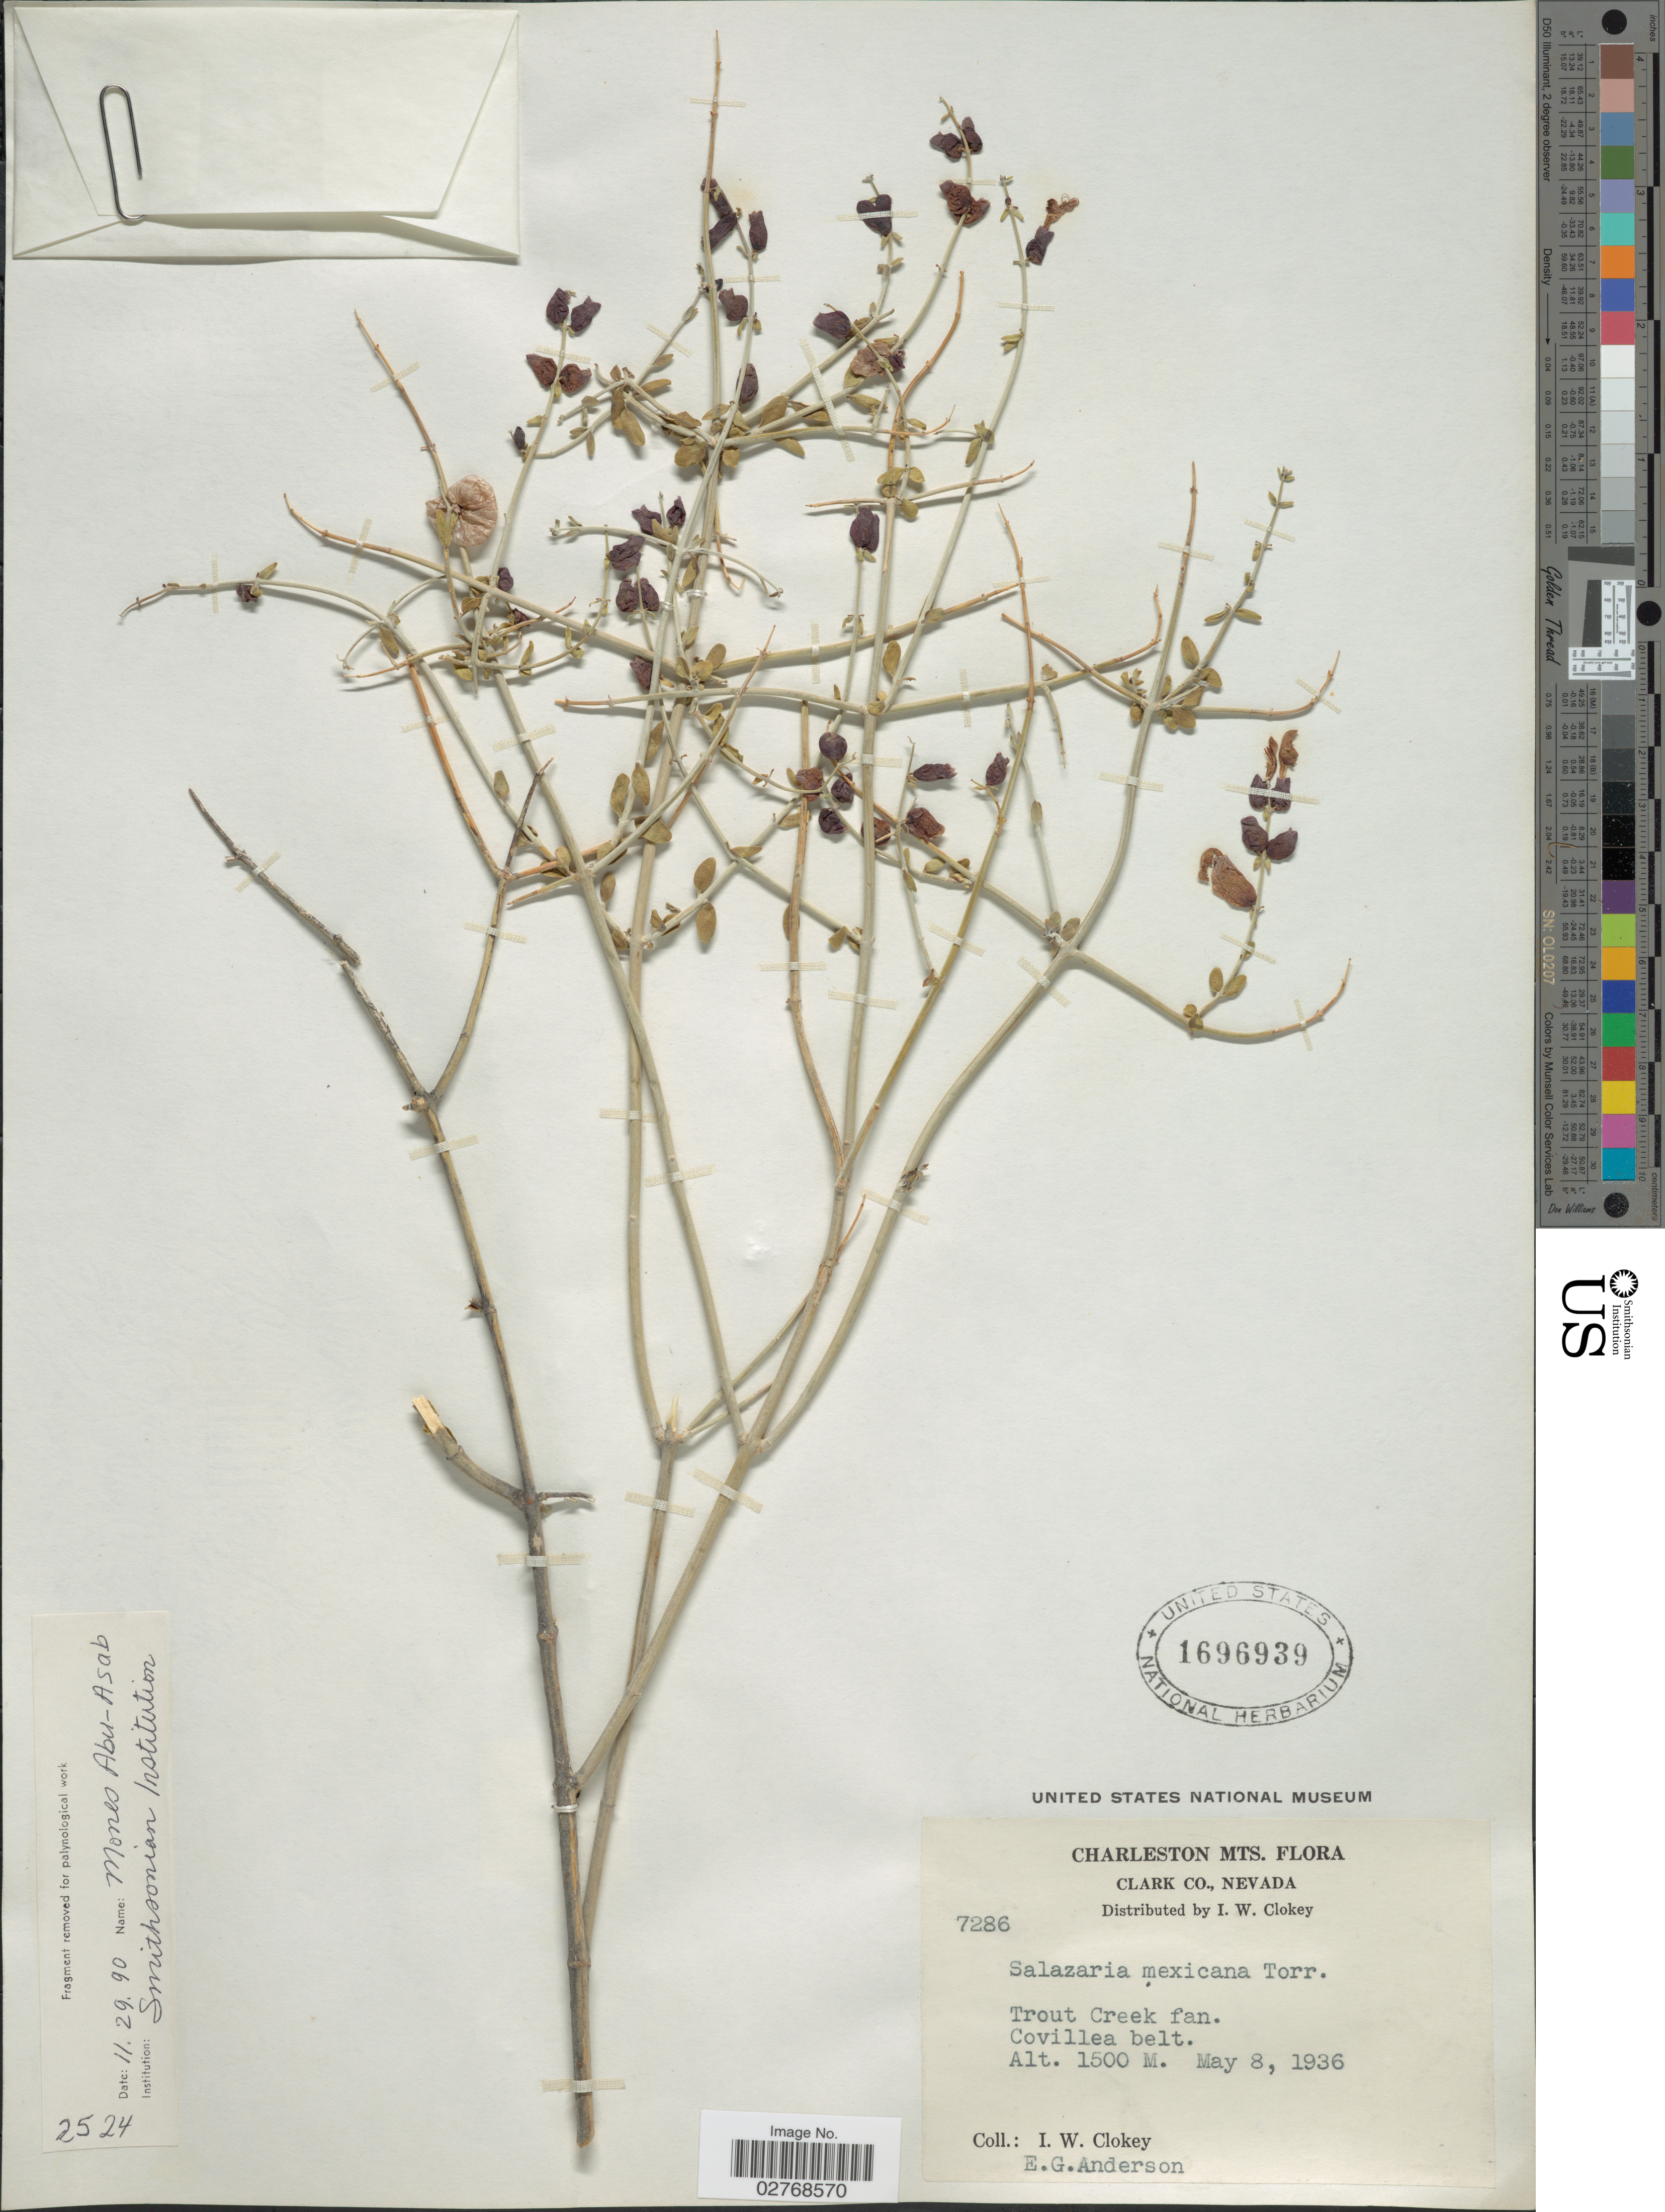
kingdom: Plantae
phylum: Tracheophyta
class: Magnoliopsida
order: Lamiales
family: Lamiaceae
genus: Scutellaria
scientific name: Scutellaria mexicana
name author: (Torr.) A.J. Paton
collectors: I. W. Clokey & E. G. Anderson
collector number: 7286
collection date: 1936-05-08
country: United States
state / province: Nevada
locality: Charleston Mts. Flora. Clark Co. Trout Creek fan. Covillea belt.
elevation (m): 1500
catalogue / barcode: US 1696939